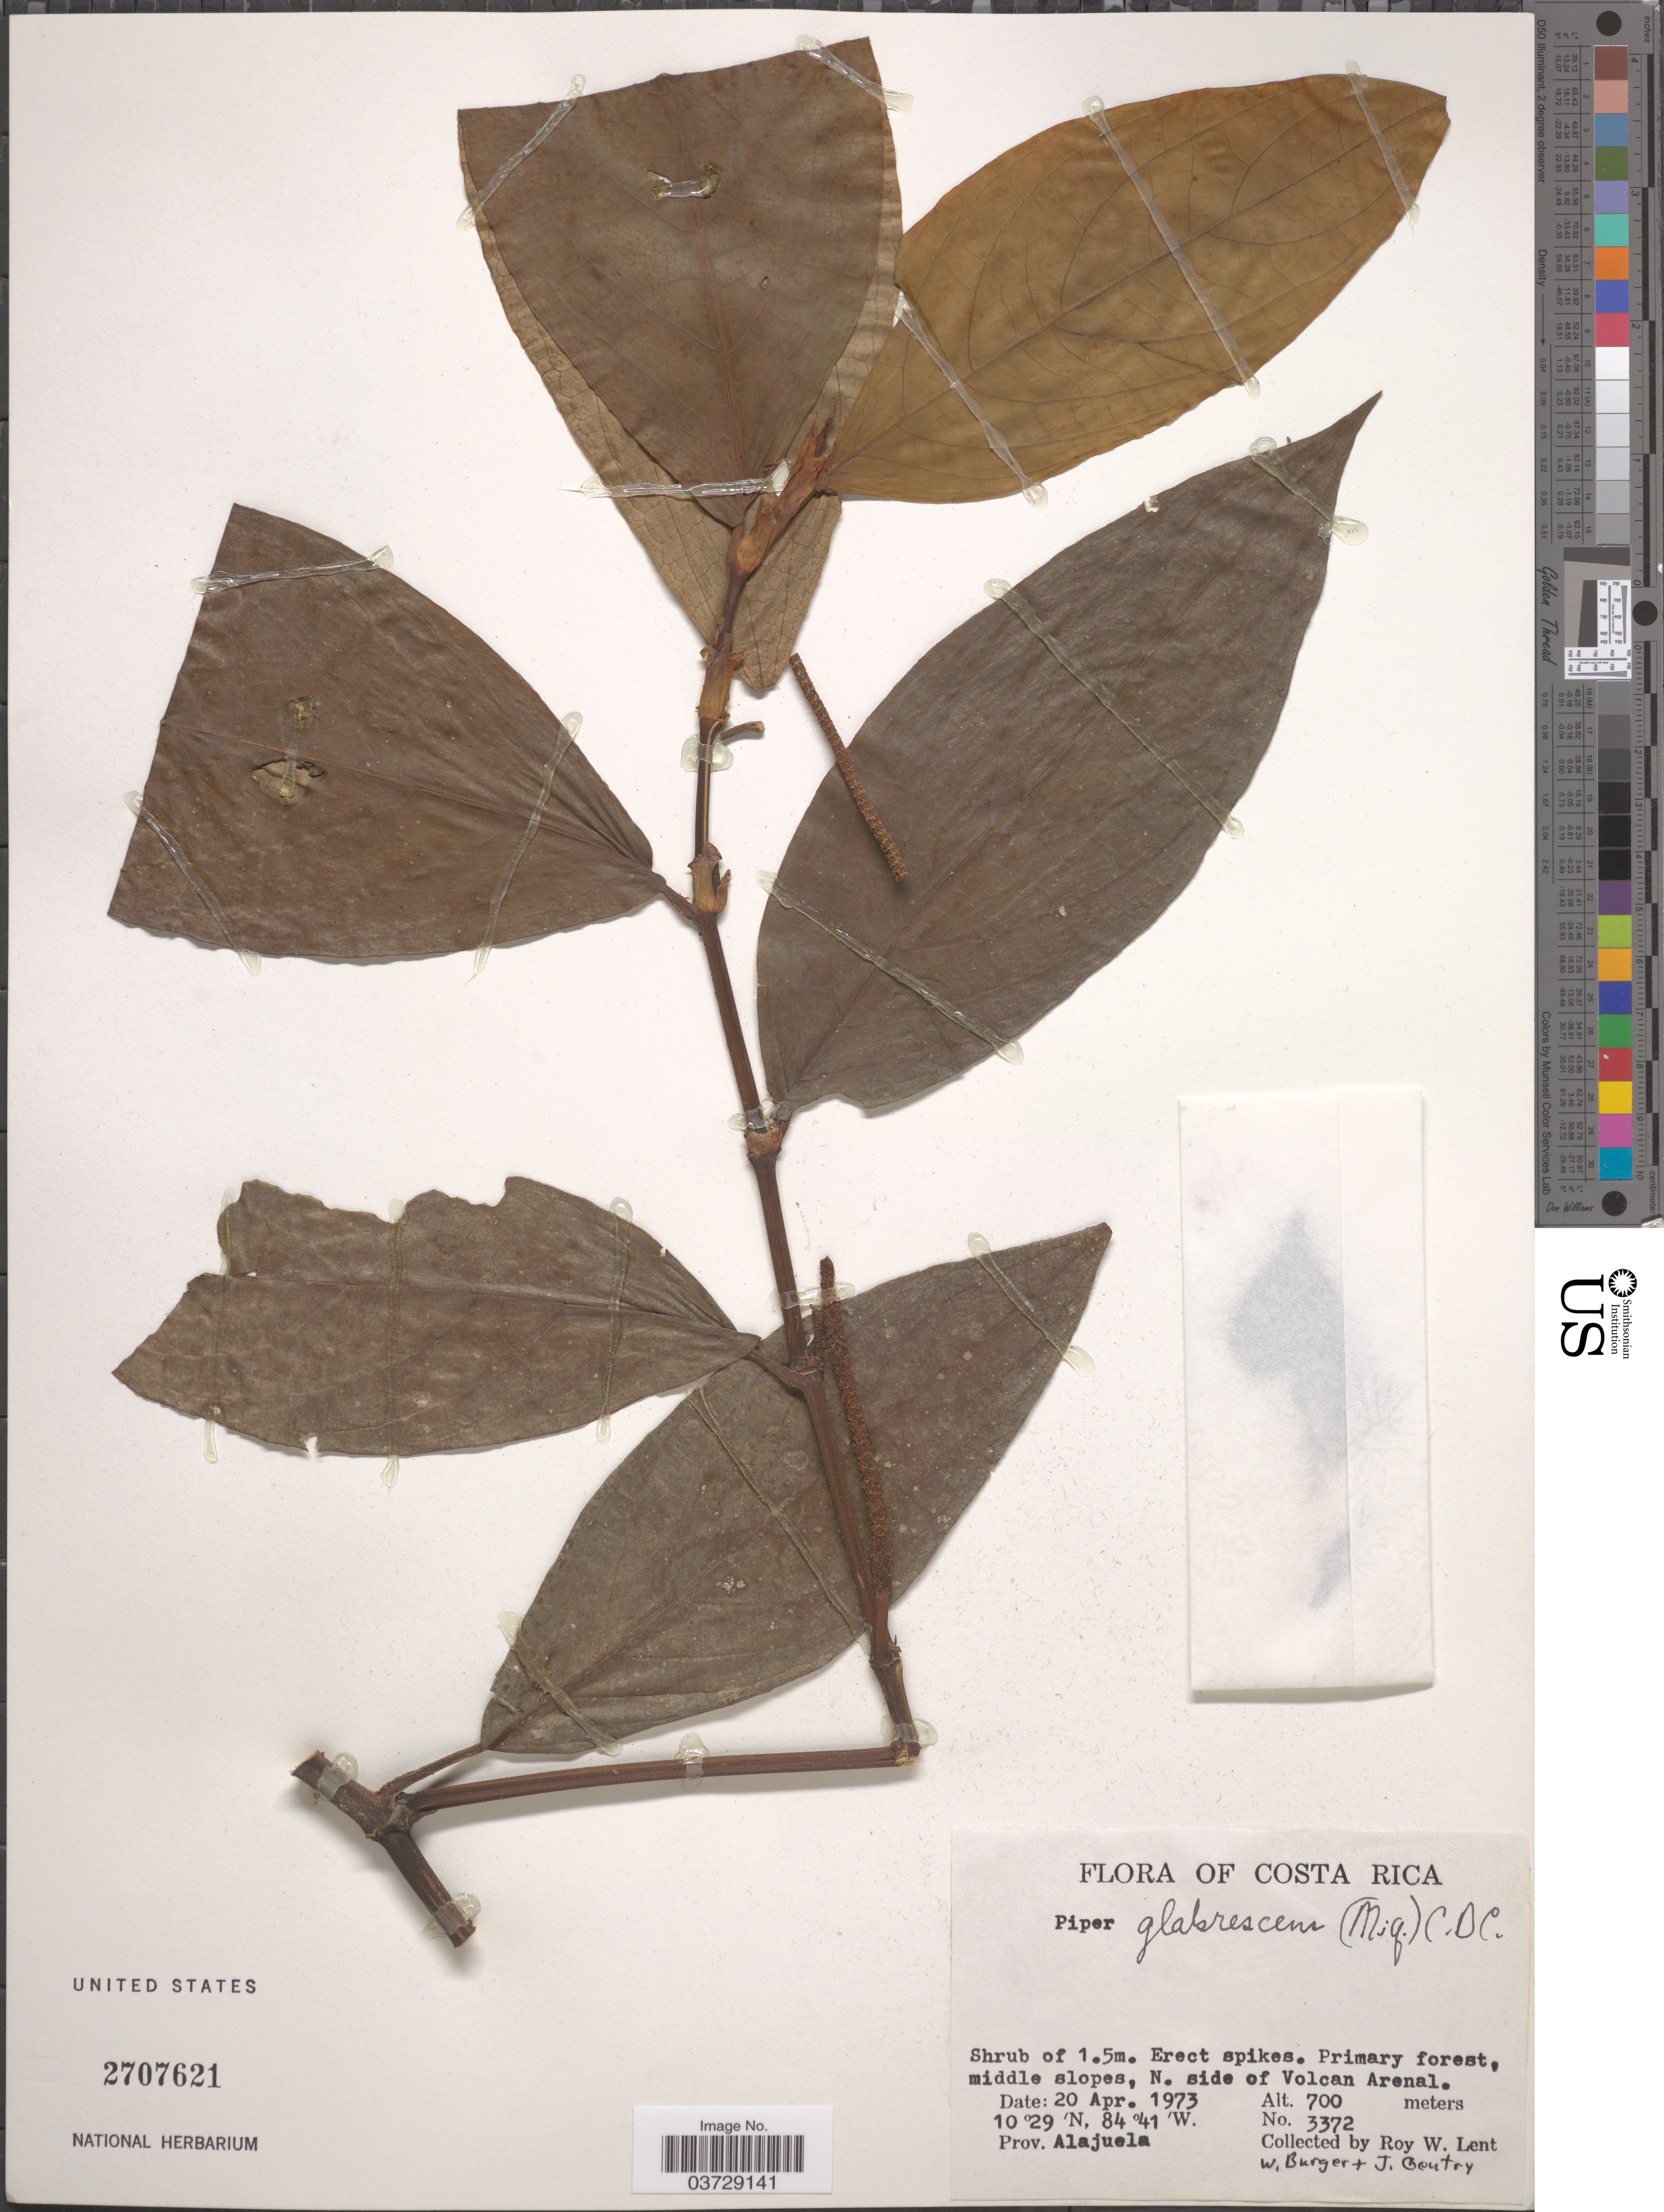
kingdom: Plantae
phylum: Tracheophyta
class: Magnoliopsida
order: Piperales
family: Piperaceae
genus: Piper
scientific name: Piper glabrescens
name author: (Miq.) C. DC.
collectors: R. W. Lent, W. Burger & J. Gentry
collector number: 3372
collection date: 1973-04-20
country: Costa Rica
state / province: Alajuela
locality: Middle slopes, N. side of Volcan Arenal.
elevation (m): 700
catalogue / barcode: US 2707621